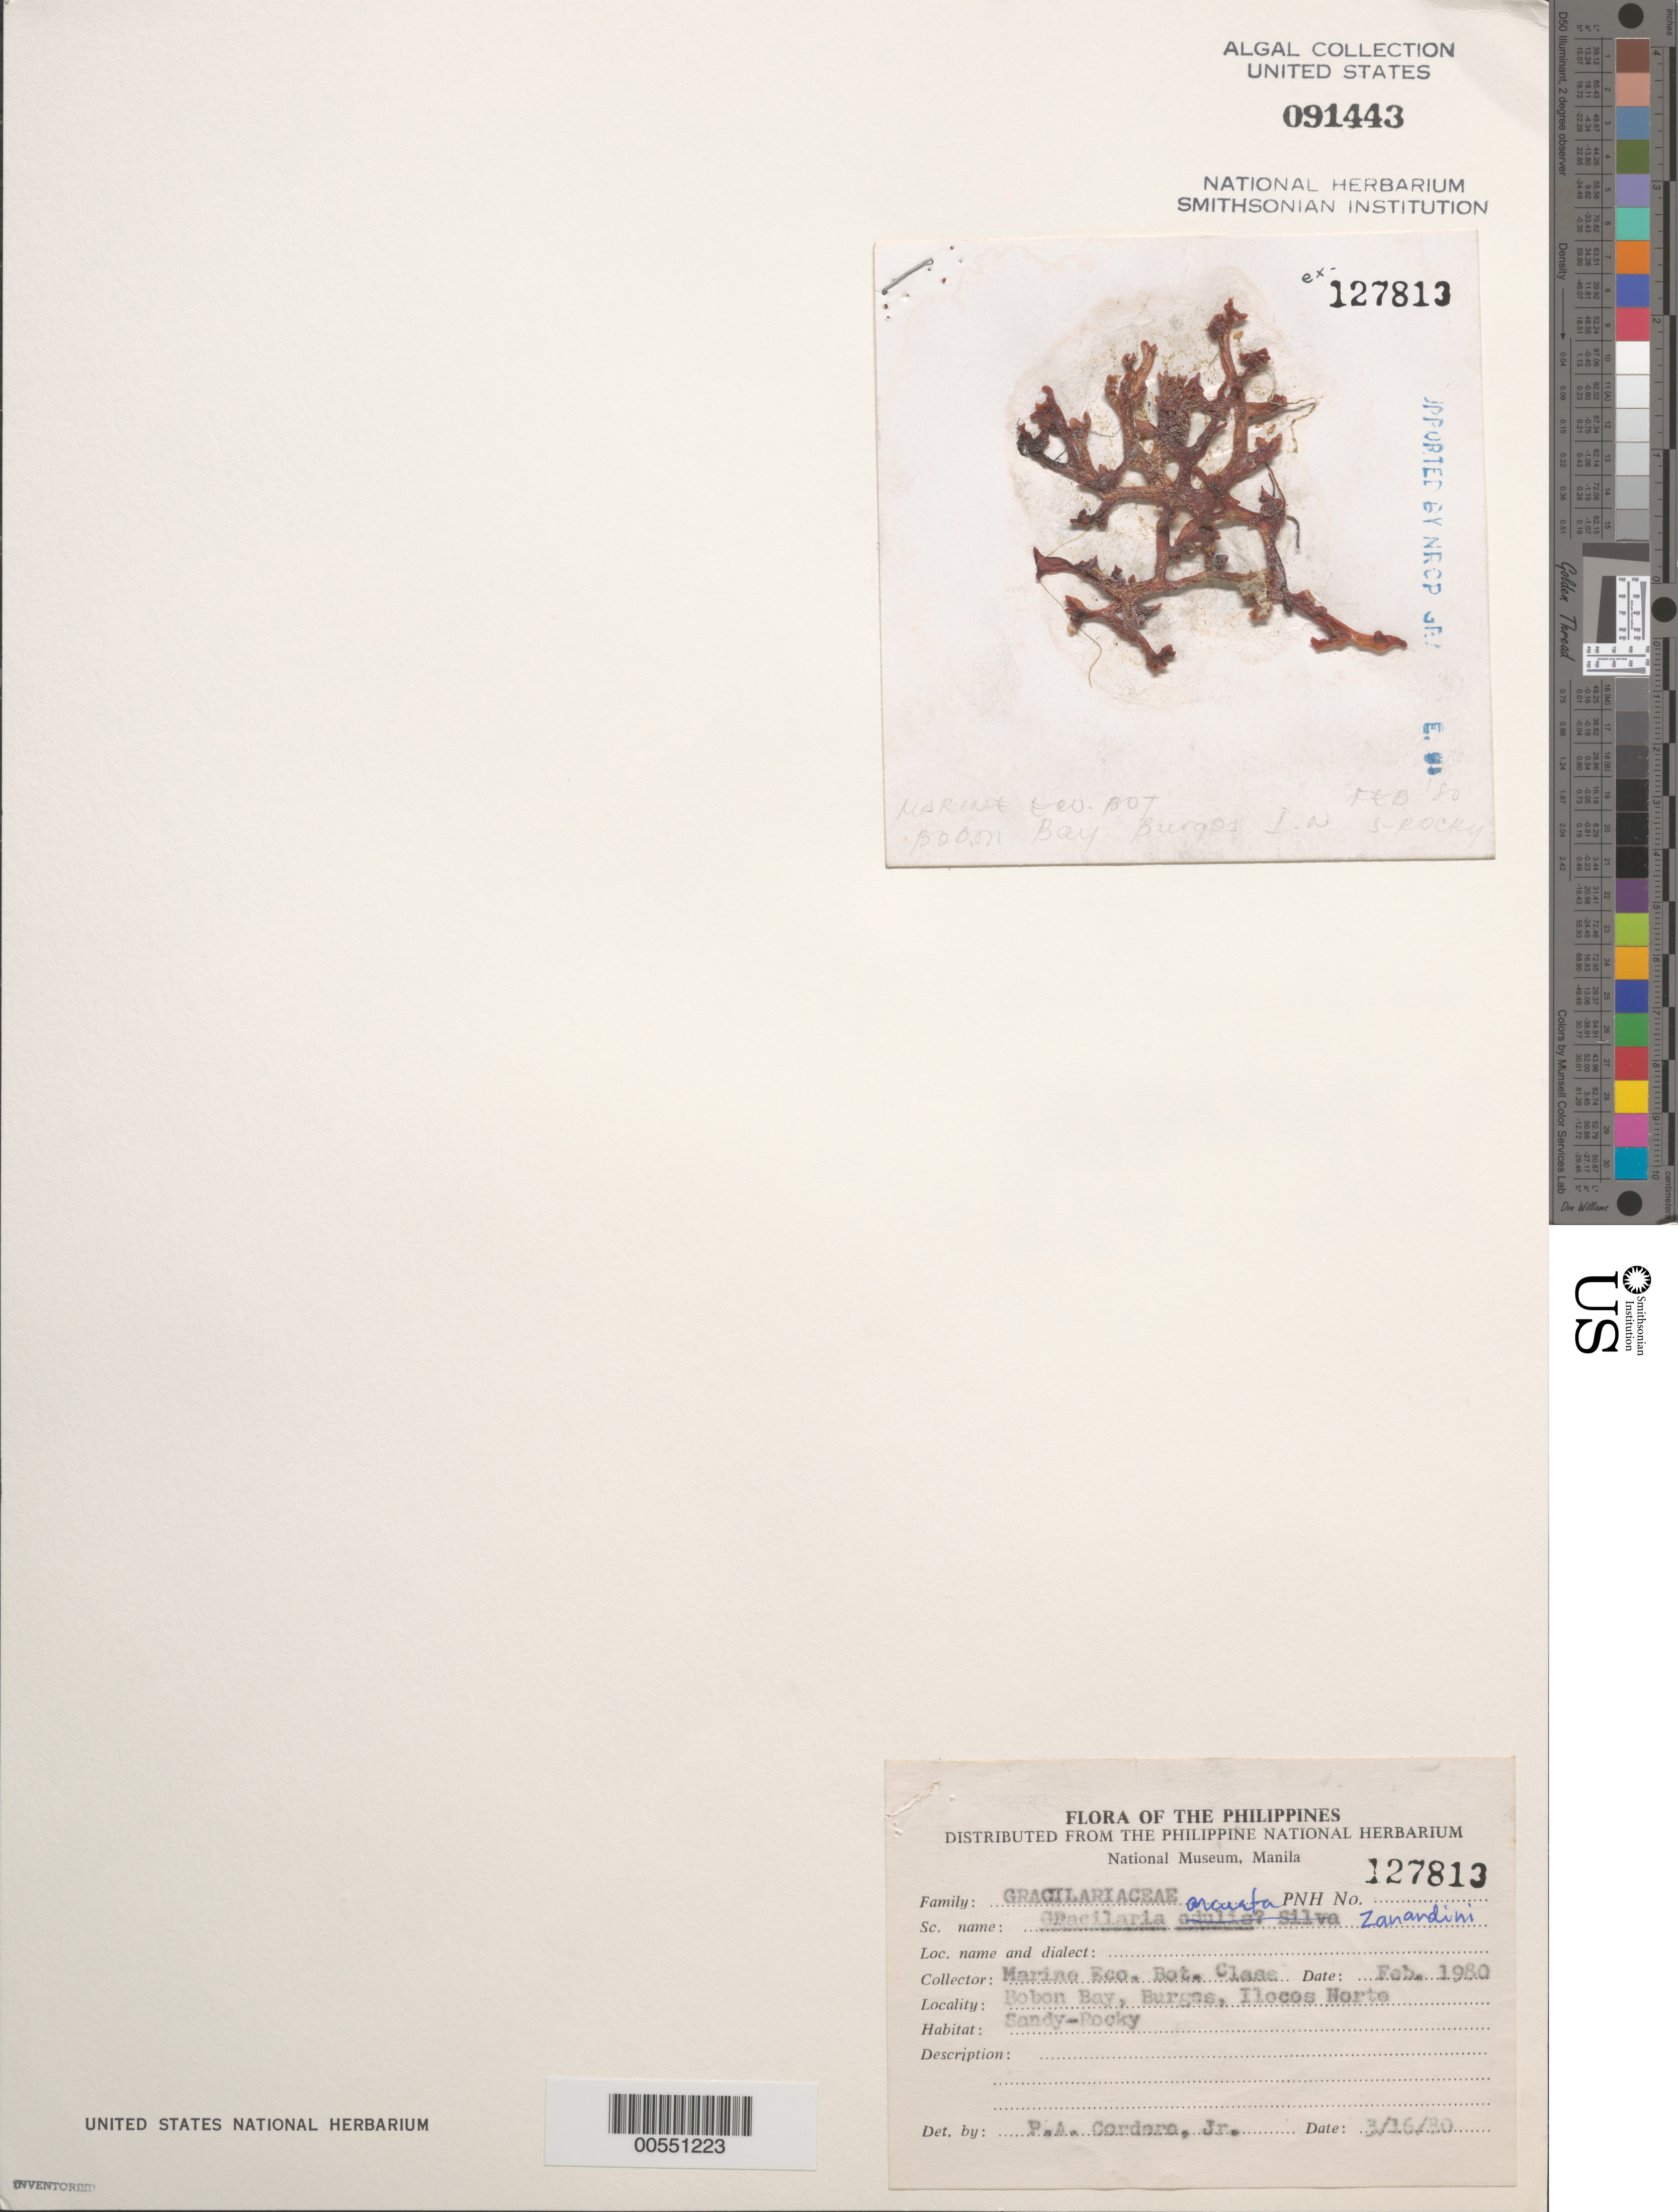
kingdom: Plantae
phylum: Rhodophyta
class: Florideophyceae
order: Gracilariales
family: Gracilariaceae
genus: Gracilaria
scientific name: Gracilaria arcuata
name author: Zanardini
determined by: Cordero, P. A., Jr.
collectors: Marine Ecology Botany Class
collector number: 127813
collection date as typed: Feb 1980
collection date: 1980-02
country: Philippines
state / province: Ilocos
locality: Bobon bay, burgos, ilocos norte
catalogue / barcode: US 91443